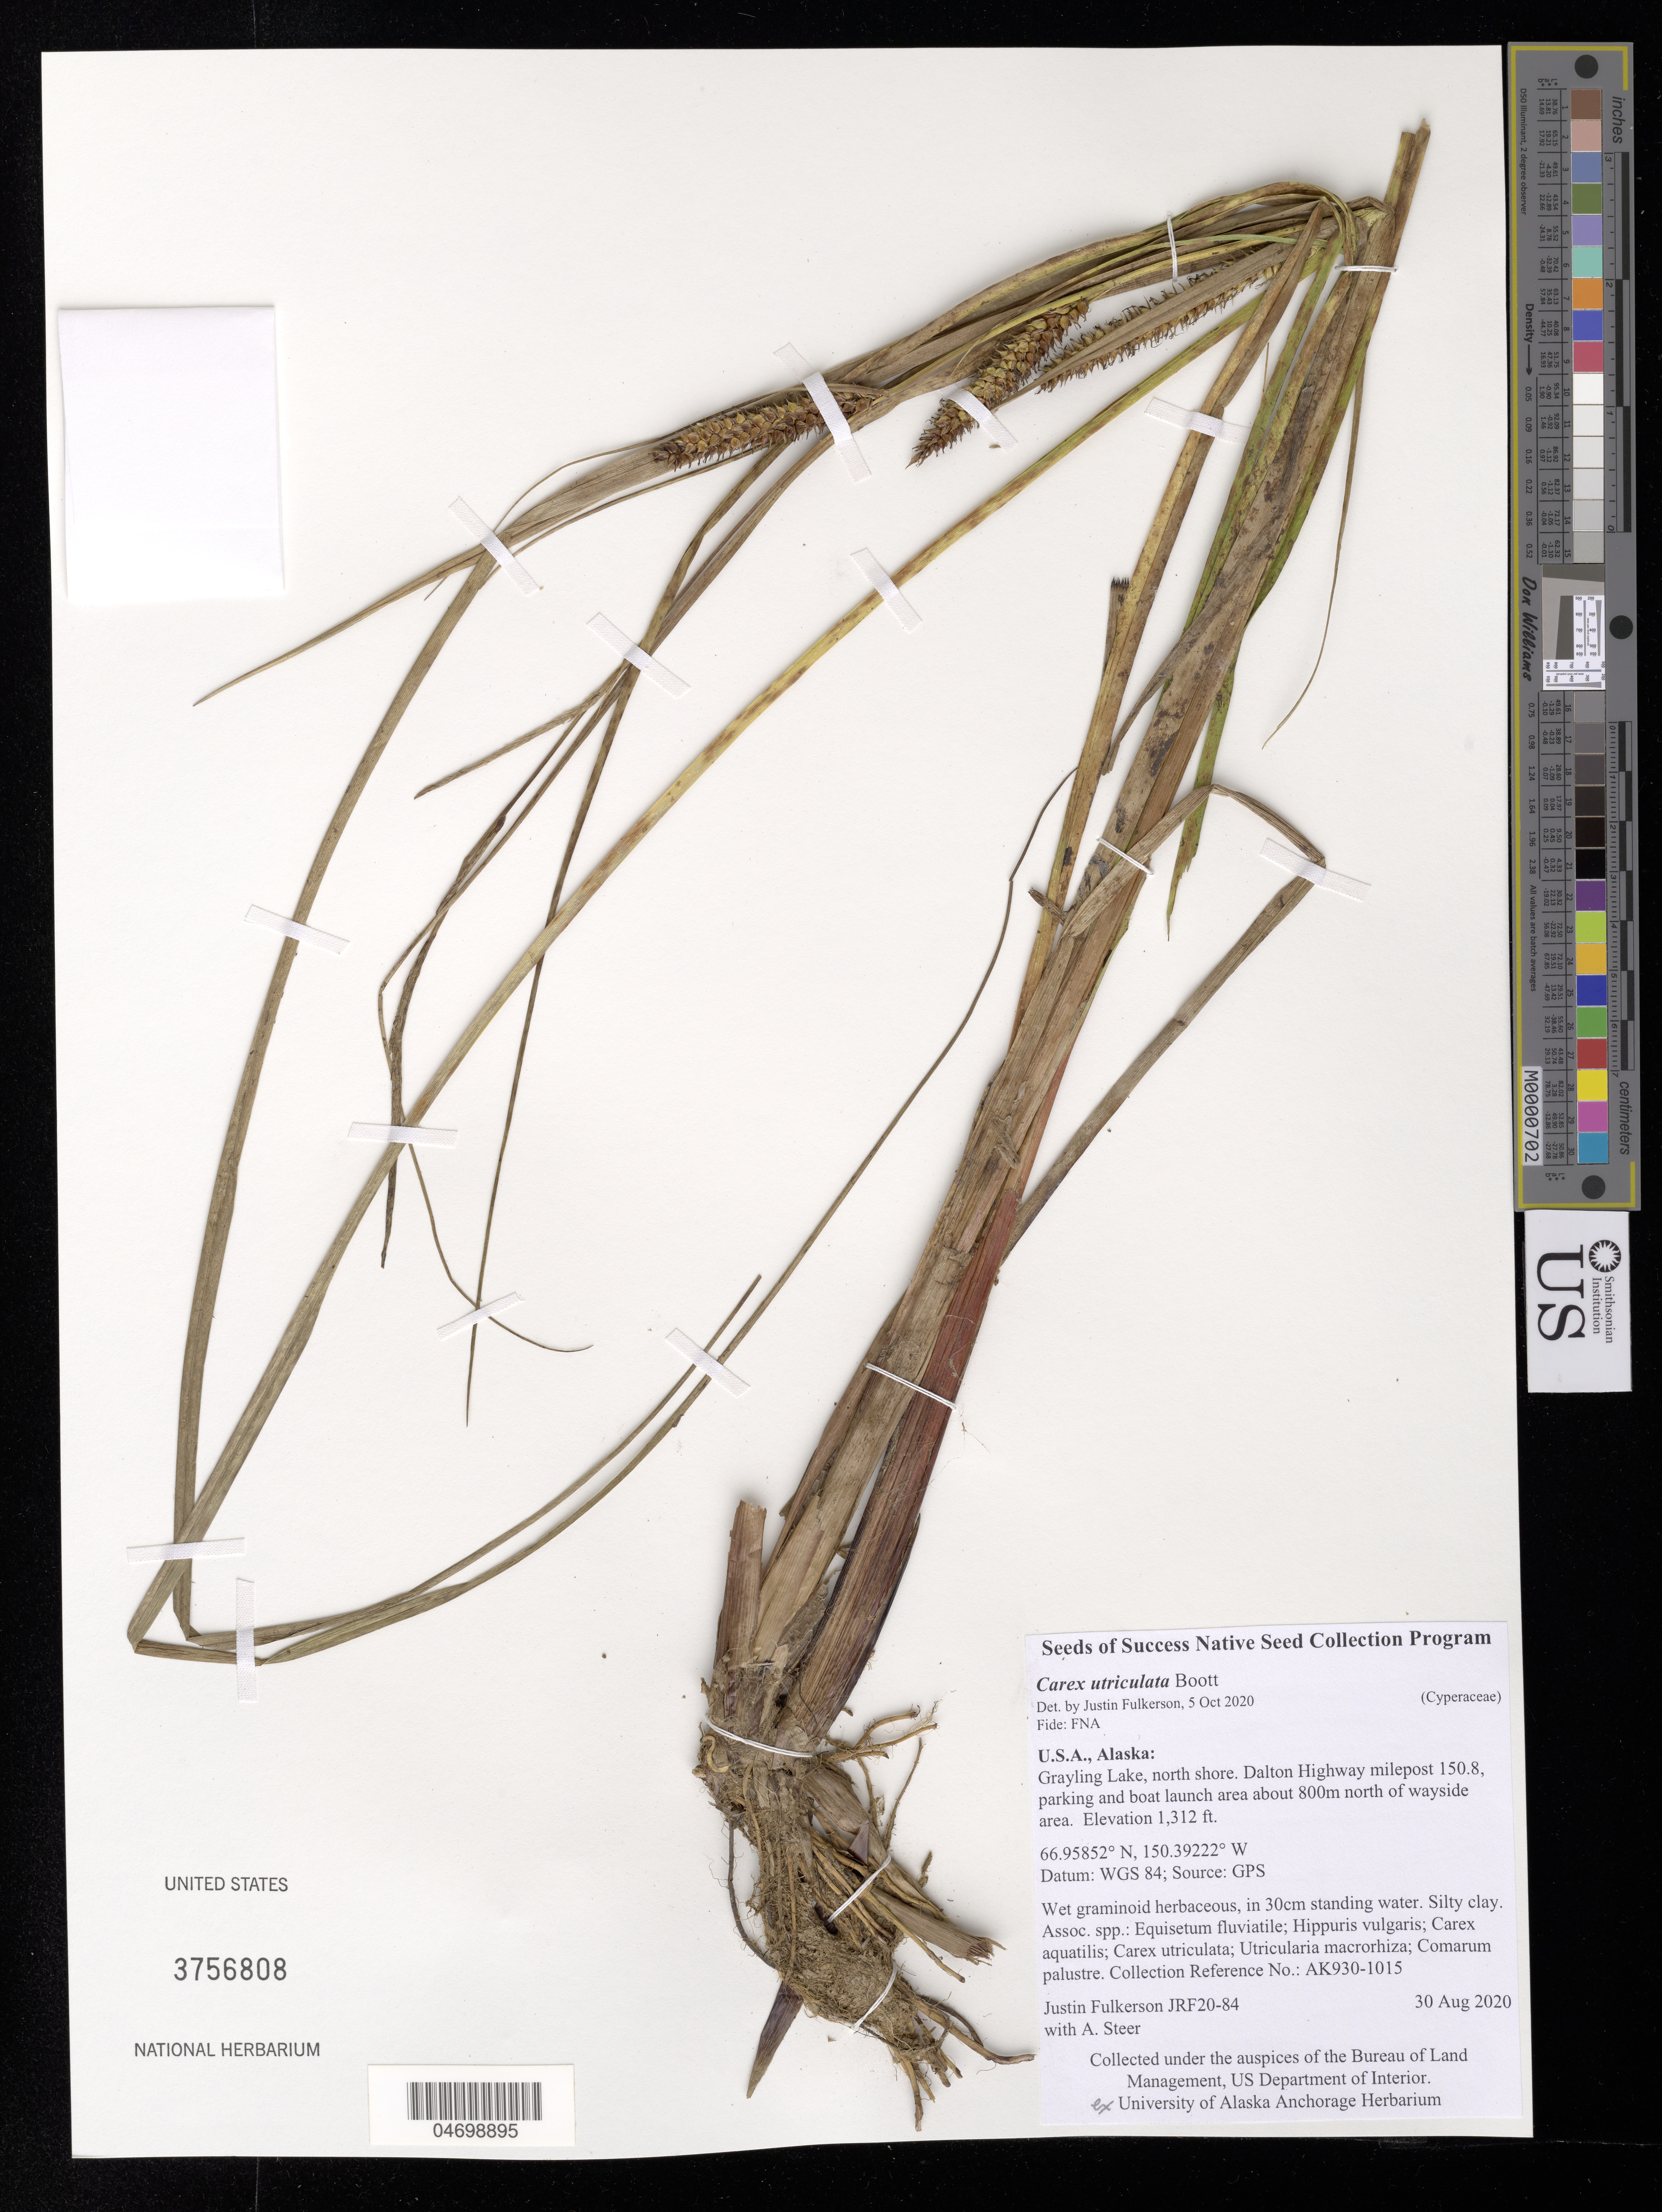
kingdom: Plantae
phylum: Tracheophyta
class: Liliopsida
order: Poales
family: Cyperaceae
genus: Carex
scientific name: Carex utriculata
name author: Boott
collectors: J. Fulkerson & A. Steer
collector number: AK930-1015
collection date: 2020-08-30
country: United States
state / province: Alaska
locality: Grayling Lake, north shore. Dalton Hwy milepost 150.8, parking and boat launch area.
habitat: Silty clay. With Hippuris vulgaris, Carex aquatilis, Comarum palustre, etc.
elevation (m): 400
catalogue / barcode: US 3756808